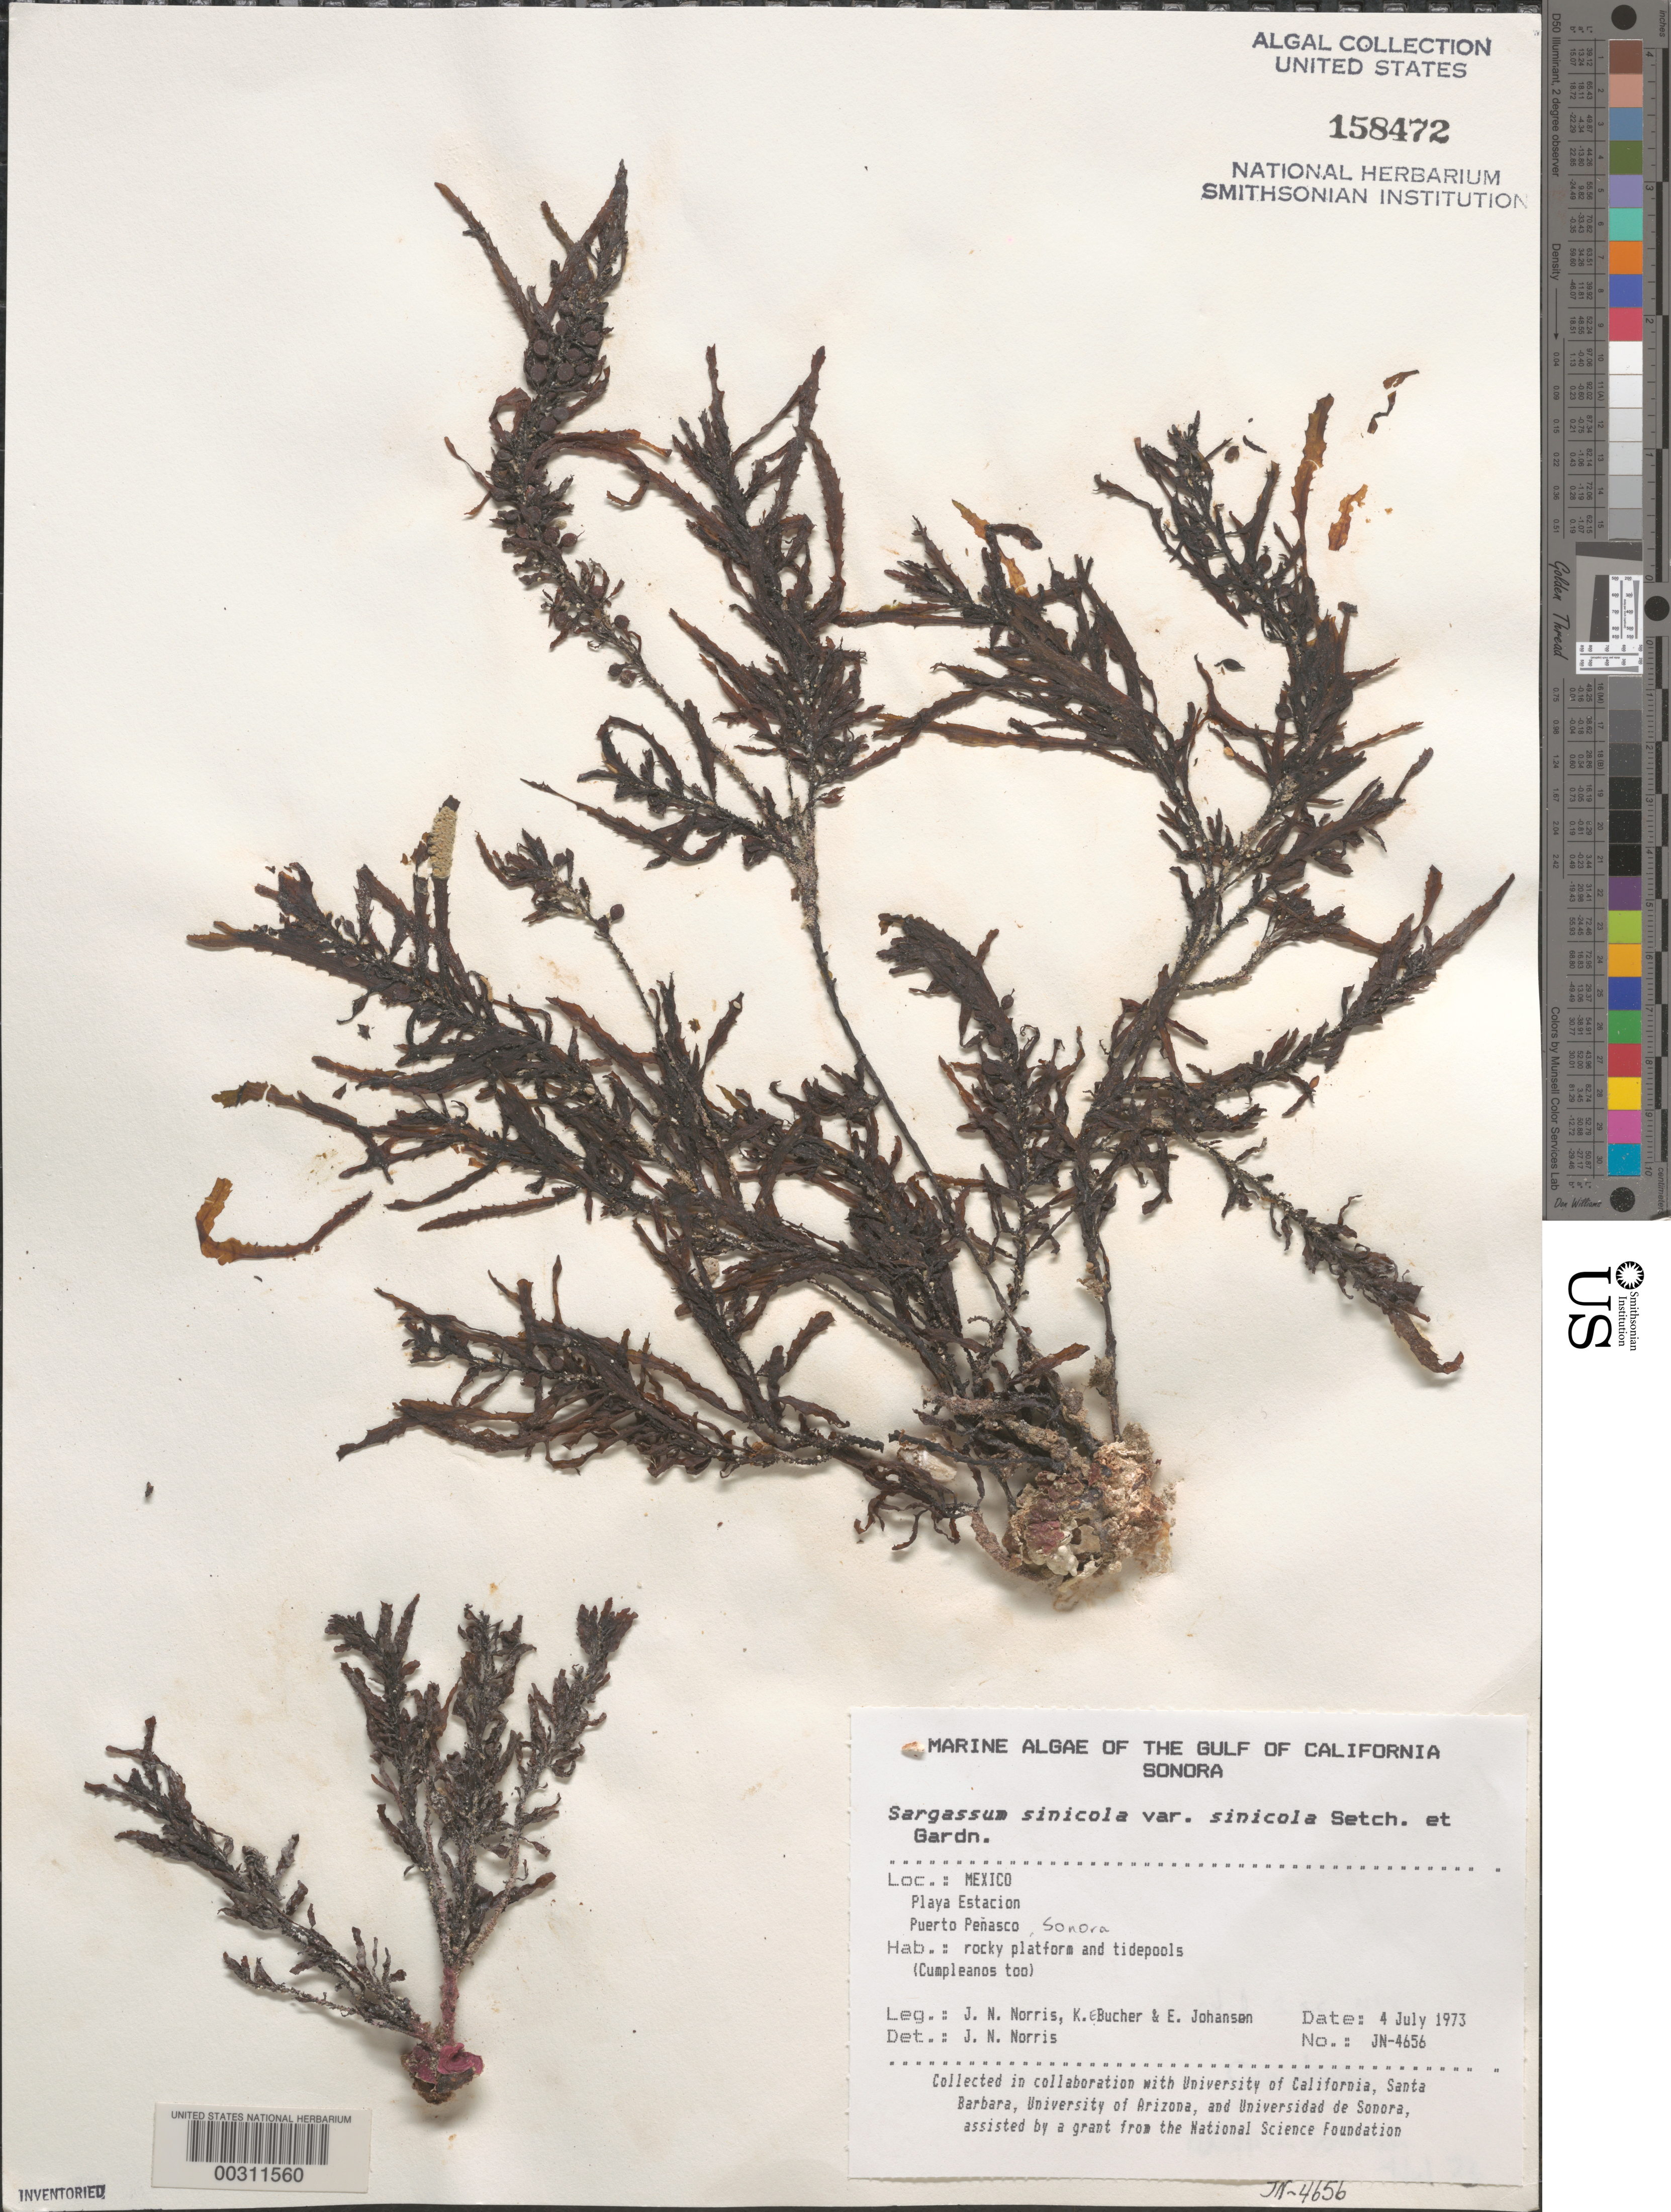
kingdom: Chromista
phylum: Ochrophyta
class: Phaeophyceae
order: Fucales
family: Sargassaceae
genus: Sargassum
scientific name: Sargassum sinicola var. sinicola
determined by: Norris, James N.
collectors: J. N. Norris, K. E. Bucher & E. Johansen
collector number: JN-4656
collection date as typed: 04 Jul 1973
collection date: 1973-07-04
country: Mexico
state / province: Sonora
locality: Playa Estacion, Puerto Penasco, Cumpleanos tide pool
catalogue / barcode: US 158472